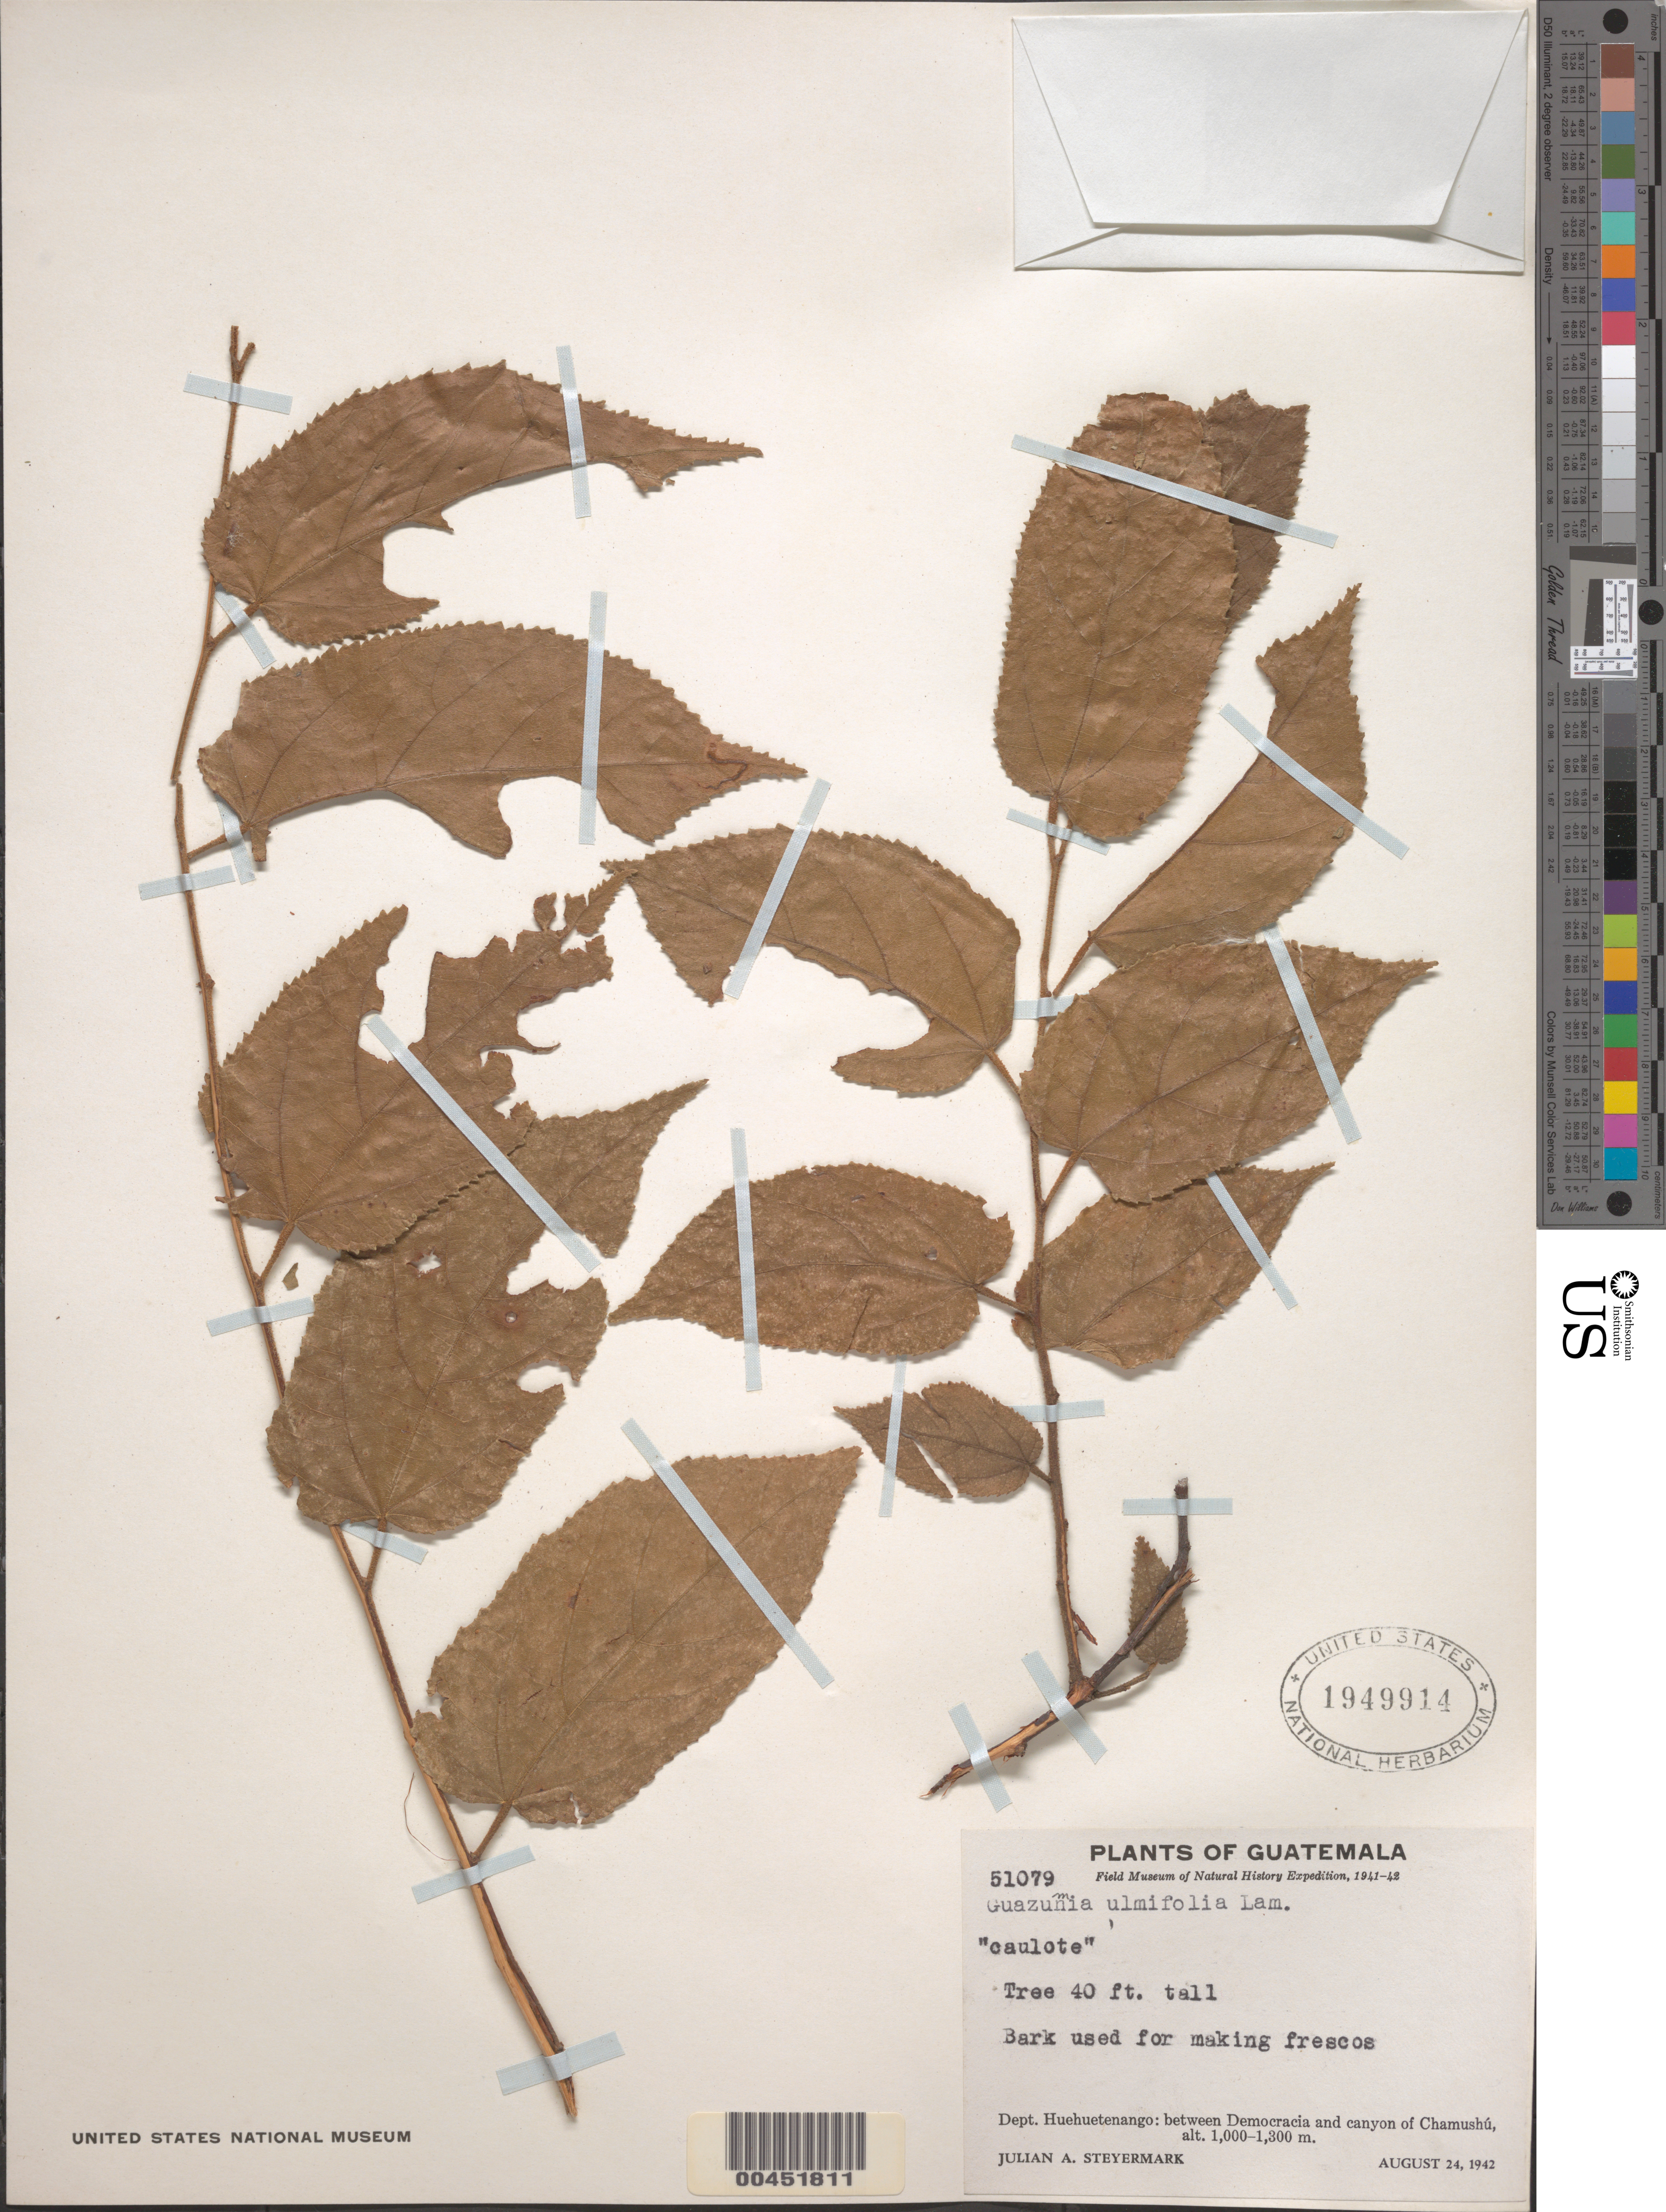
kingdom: Plantae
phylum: Tracheophyta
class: Magnoliopsida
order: Malvales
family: Malvaceae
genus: Guazuma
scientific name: Guazuma ulmifolia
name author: Lam.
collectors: J. Steyermark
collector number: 51079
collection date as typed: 24 Aug 1942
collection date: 1942-08-24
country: Guatemala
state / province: Huehuetenango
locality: Between Democracia and canyon of Chamushú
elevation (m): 1000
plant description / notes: Common name: caulote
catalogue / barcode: US 1949914